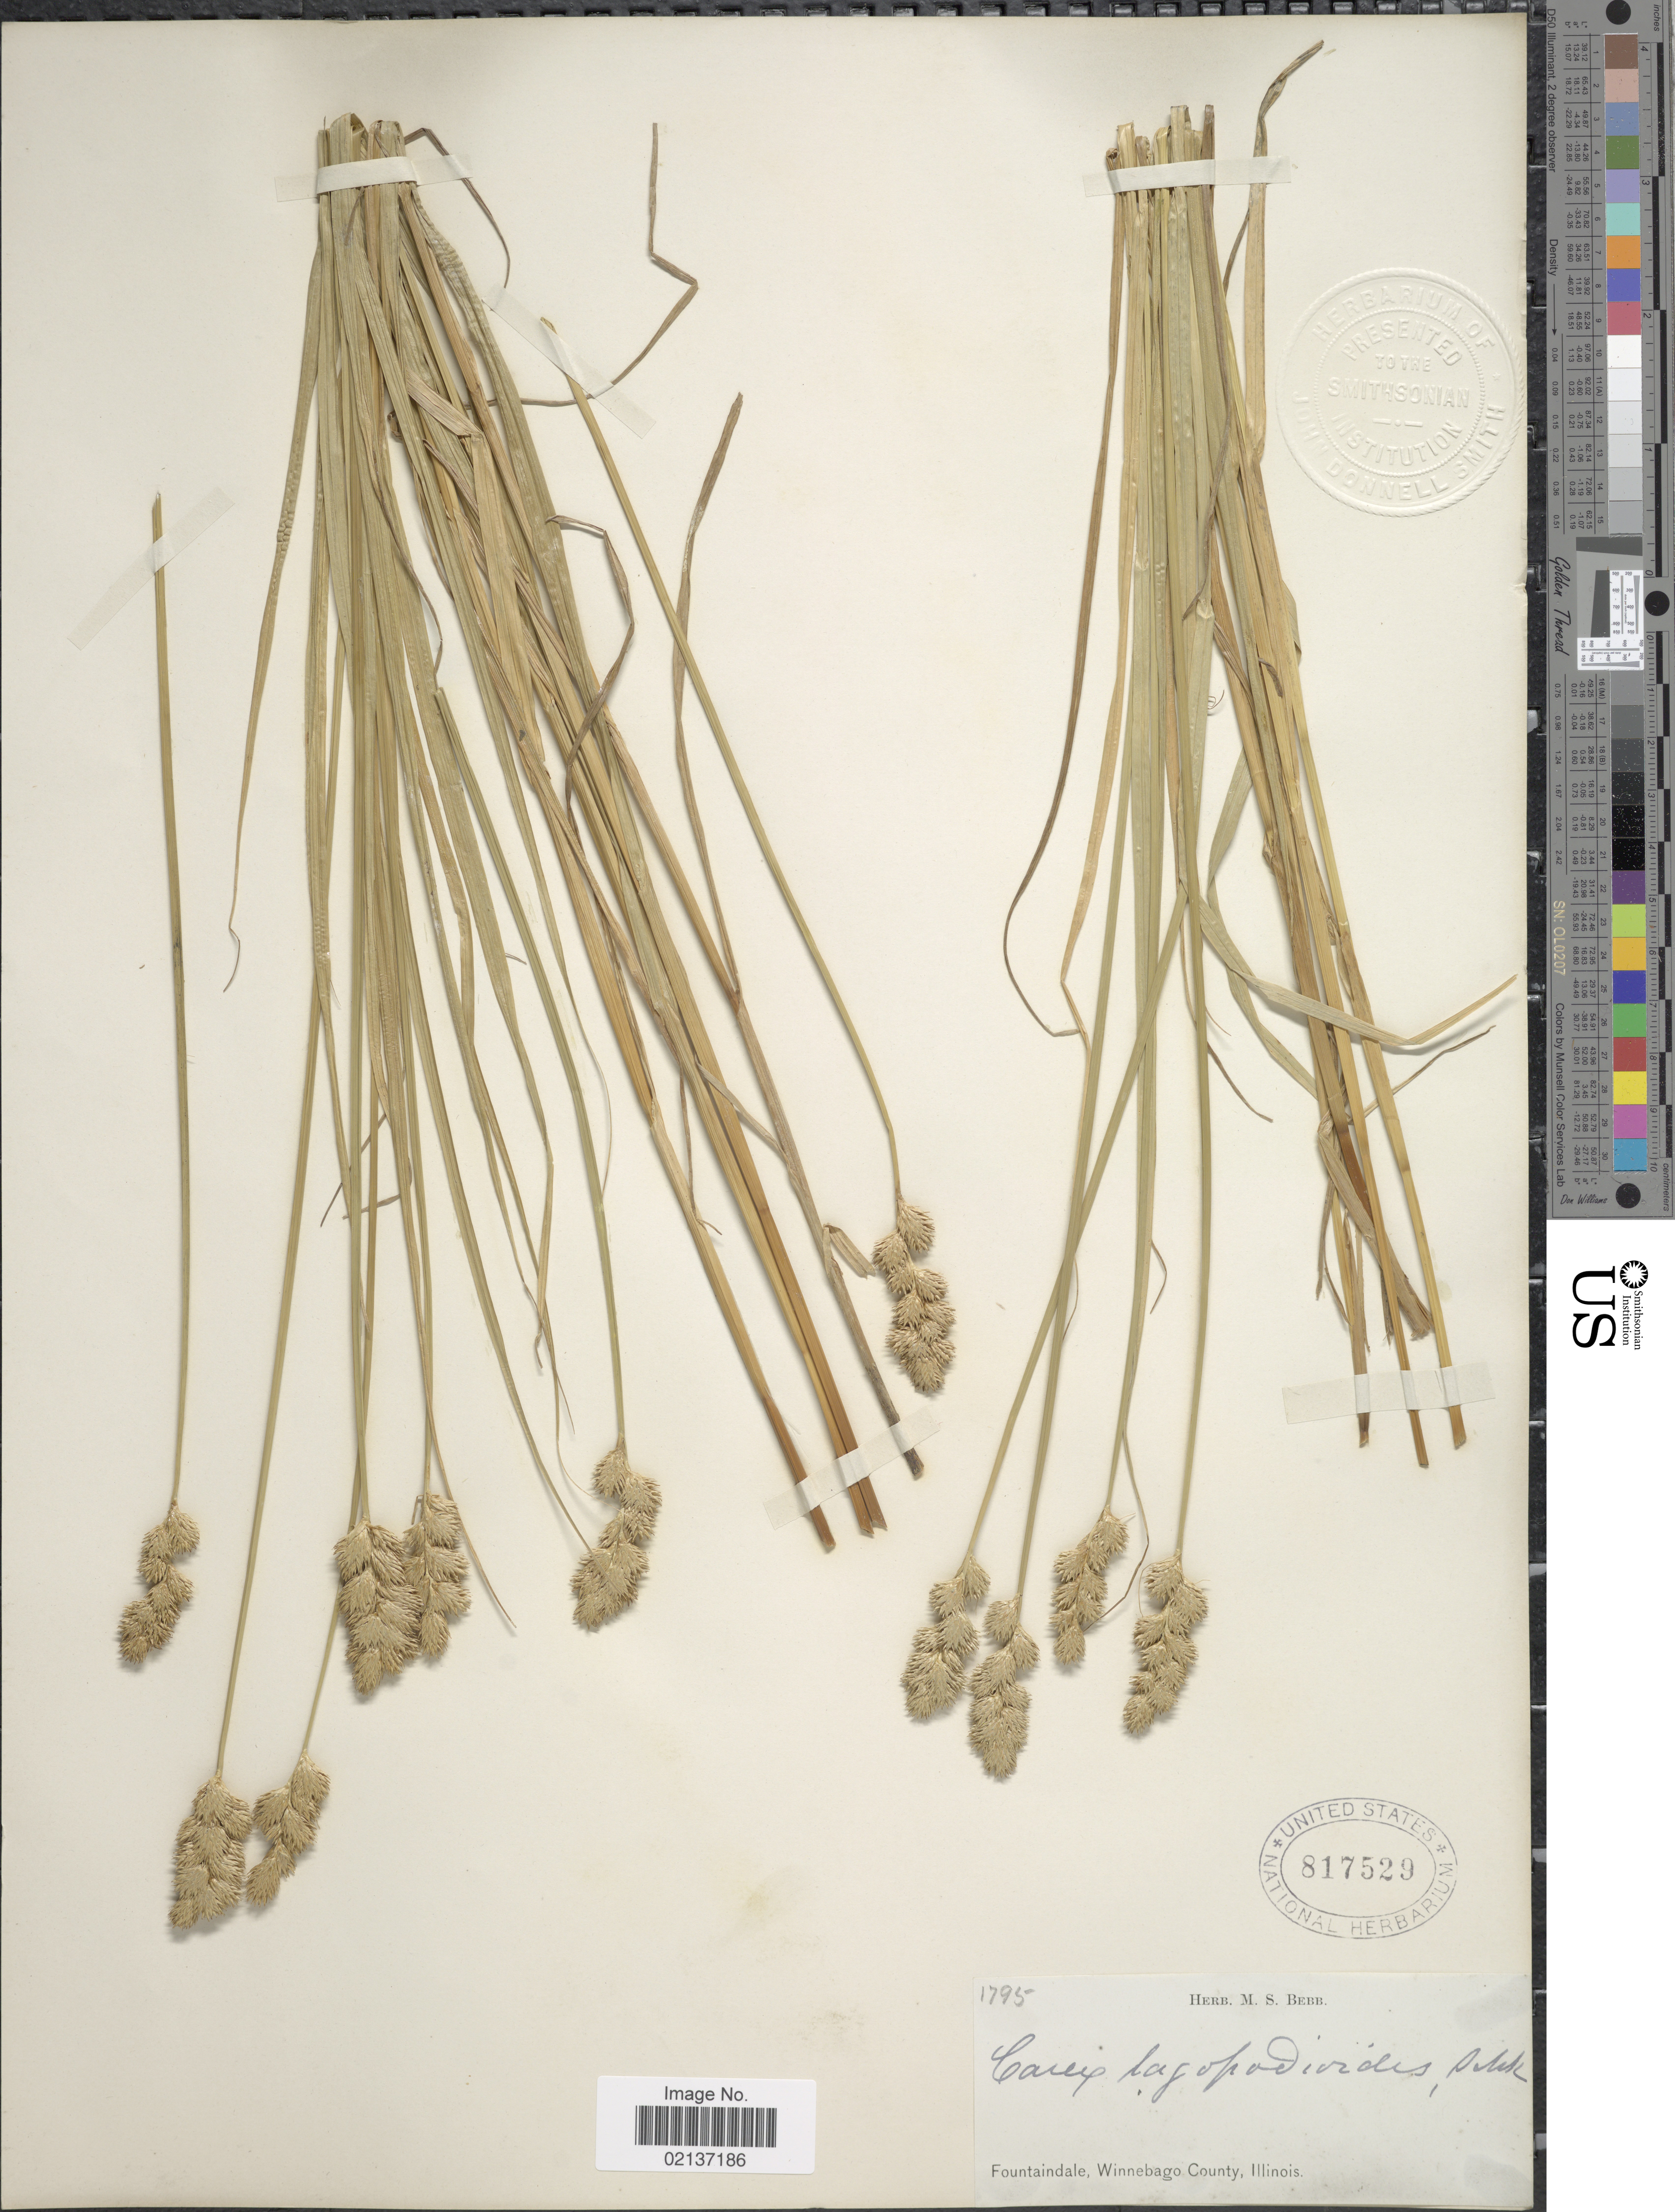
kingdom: Plantae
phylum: Tracheophyta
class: Liliopsida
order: Poales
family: Cyperaceae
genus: Carex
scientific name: Carex tribuloides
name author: Wahlenb.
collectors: M. Bebb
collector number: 1795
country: United States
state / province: Illinois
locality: Fountaindale, Winnebago County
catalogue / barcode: US 817529